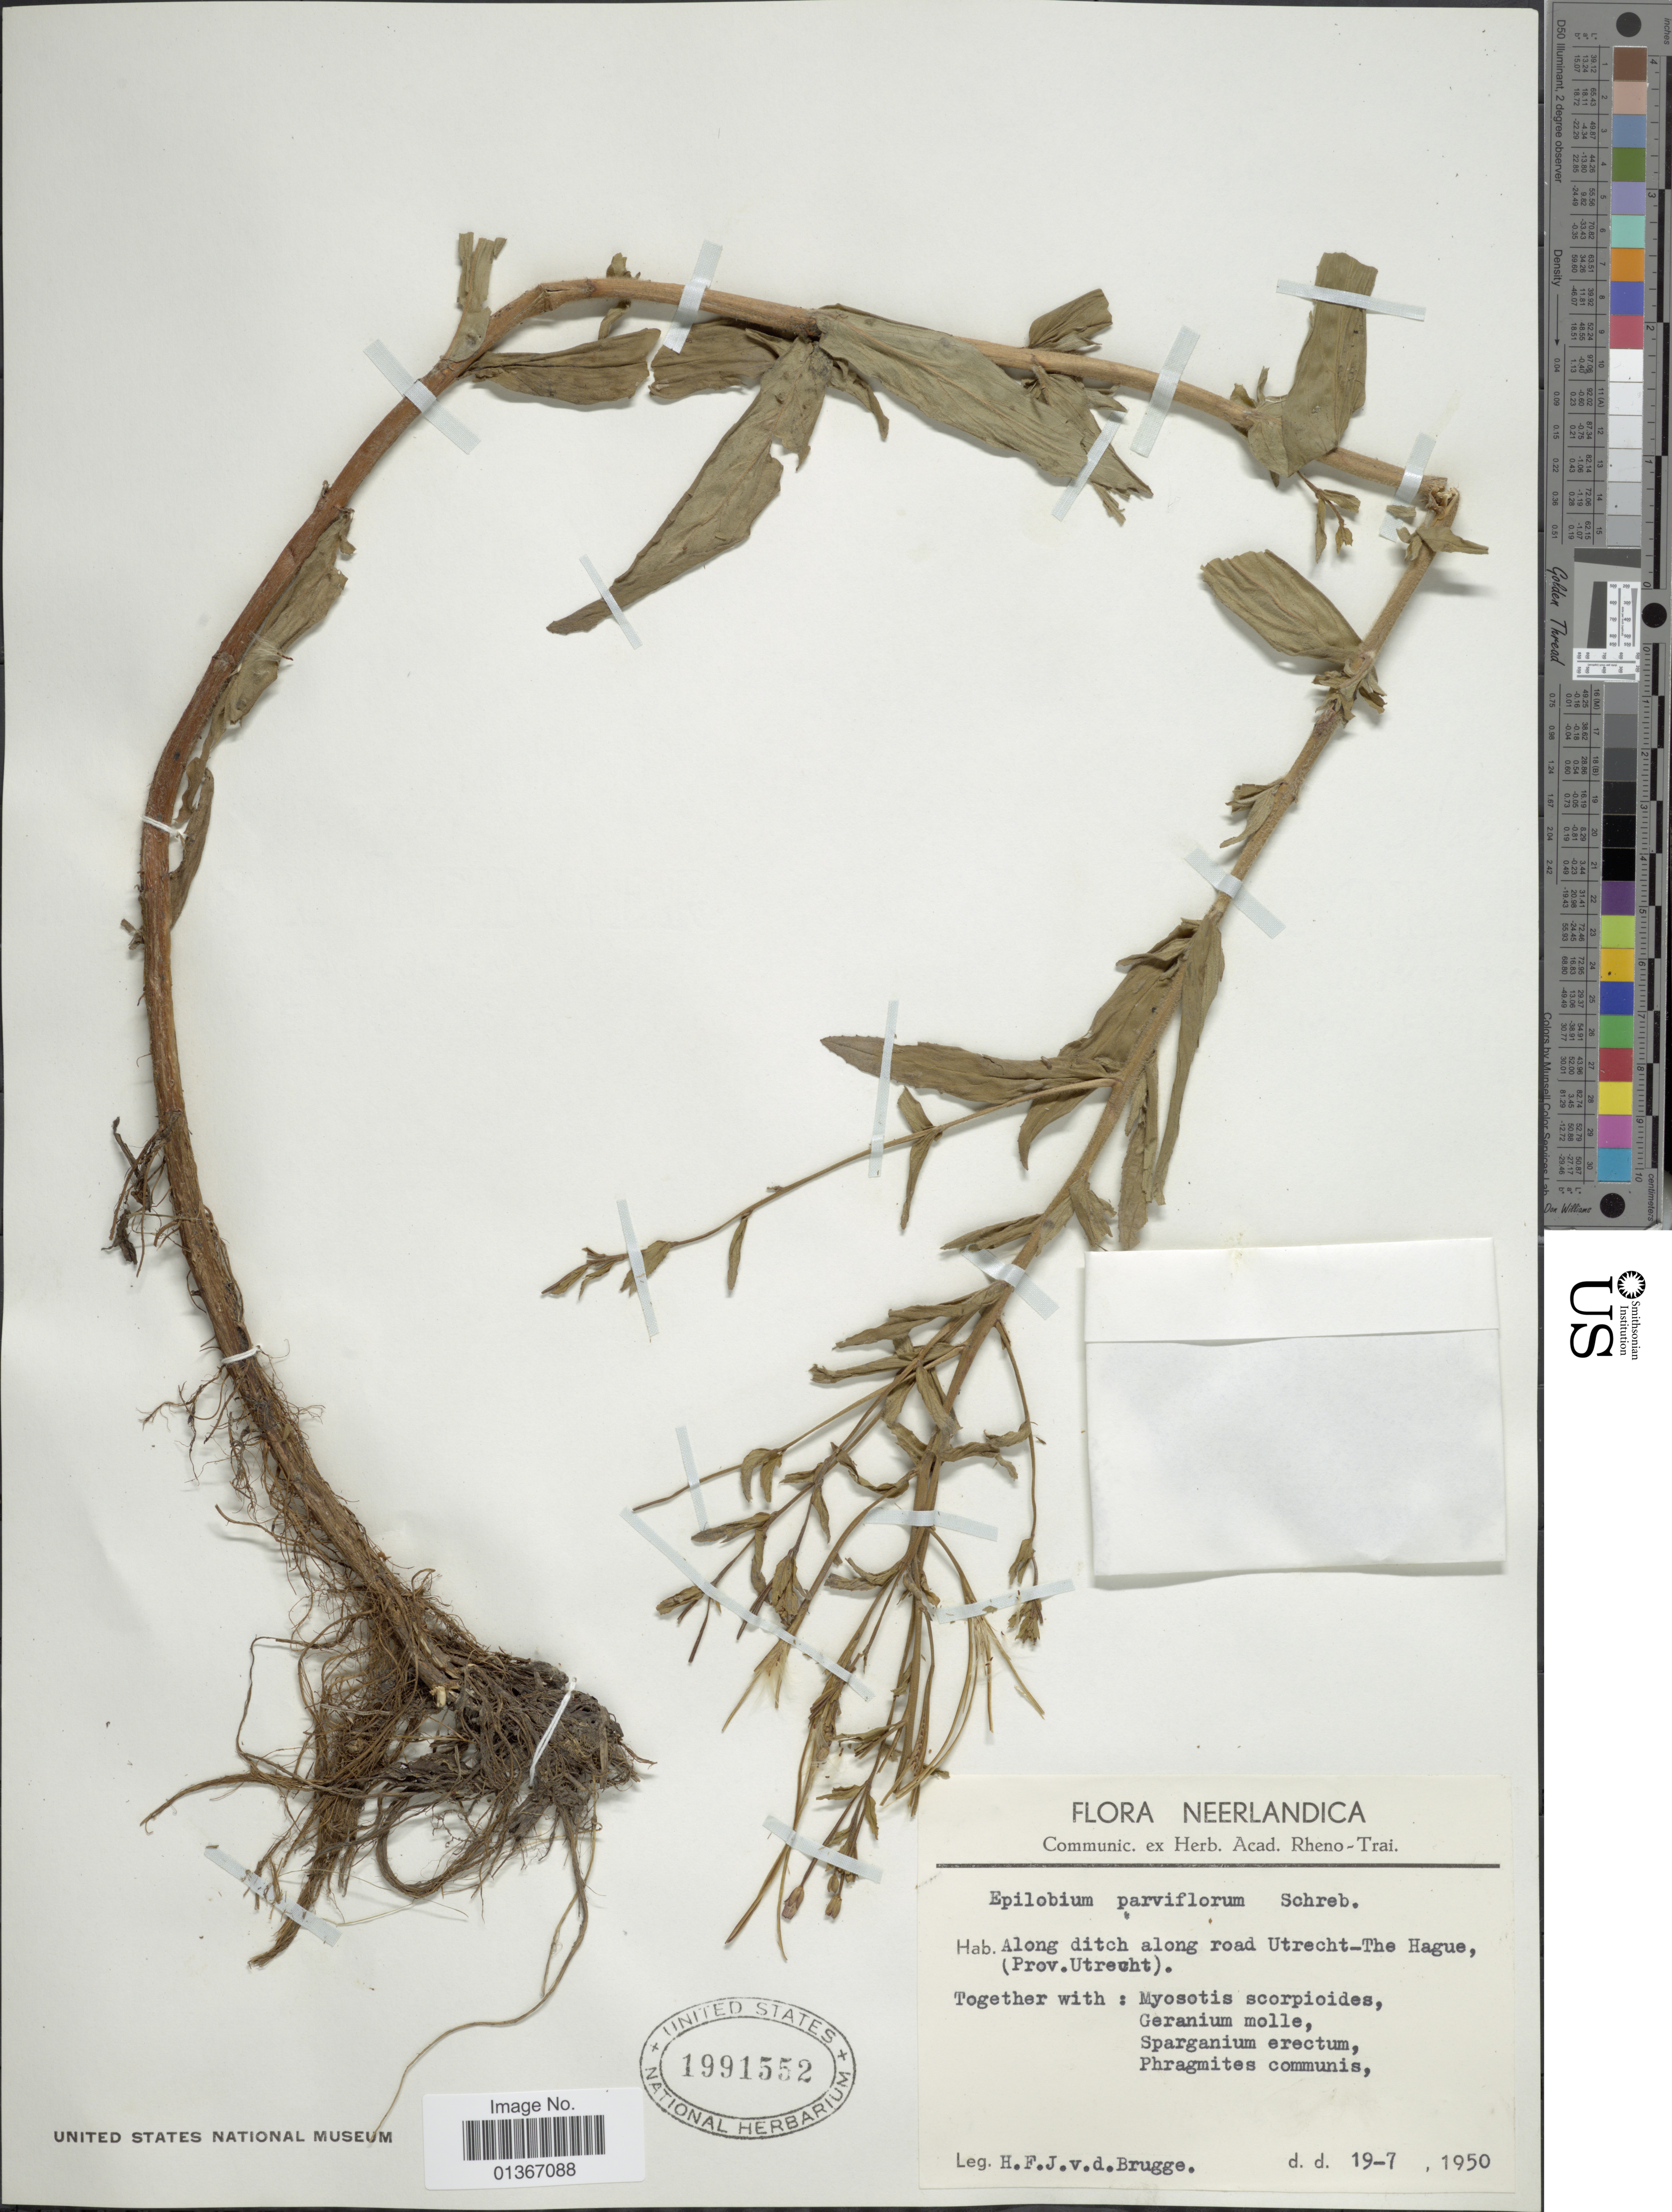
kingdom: Plantae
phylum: Tracheophyta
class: Magnoliopsida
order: Myrtales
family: Onagraceae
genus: Epilobium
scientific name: Epilobium parviflorum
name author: Schreb.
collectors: H. Brugge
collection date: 1950-07-19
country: Netherlands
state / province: Utrecht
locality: Along ditch along road Utrecht-The Hague.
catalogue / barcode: US 1991552